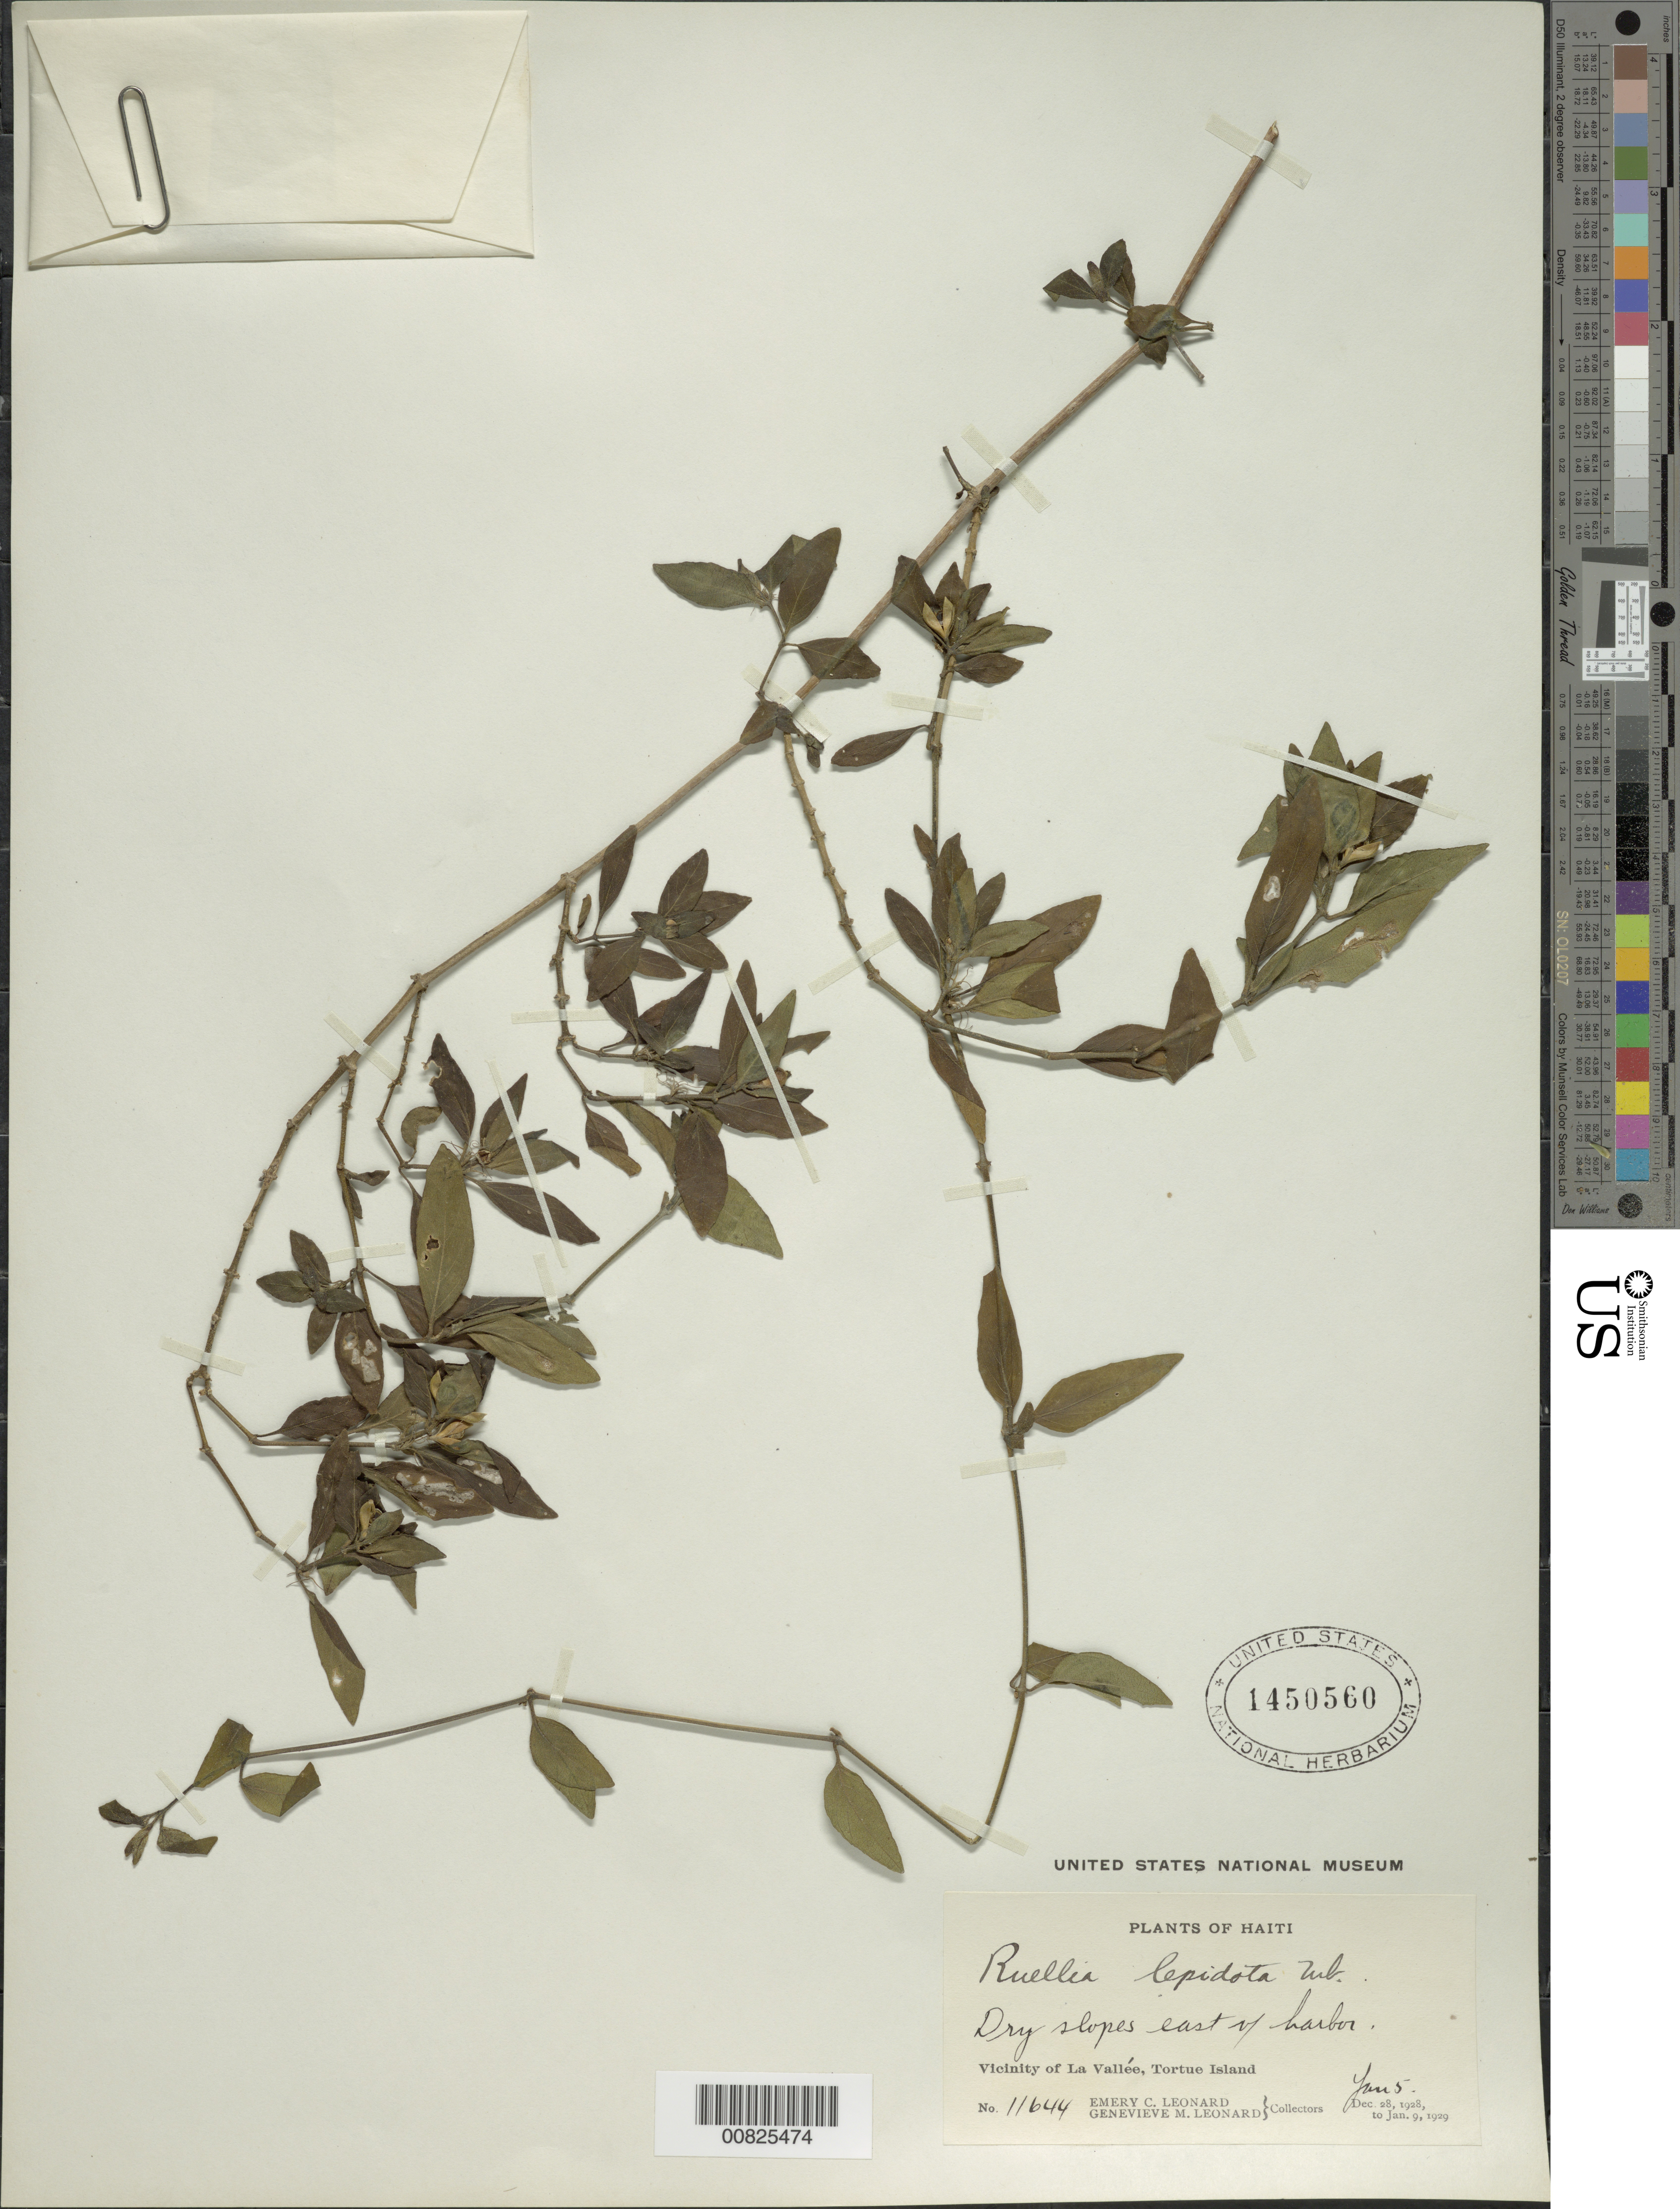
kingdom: Plantae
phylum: Tracheophyta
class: Magnoliopsida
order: Lamiales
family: Acanthaceae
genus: Ruellia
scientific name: Ruellia lepidota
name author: Urb.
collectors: E. C. Leonard & G. M. Leonard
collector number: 11644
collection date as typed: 05 Jan 1929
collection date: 1929-01-05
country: Haiti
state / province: Nord-Ouest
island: Île de la Tortue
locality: Vicinity of La Vallée, E of harbor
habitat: Dry slopes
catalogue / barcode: US 1450560